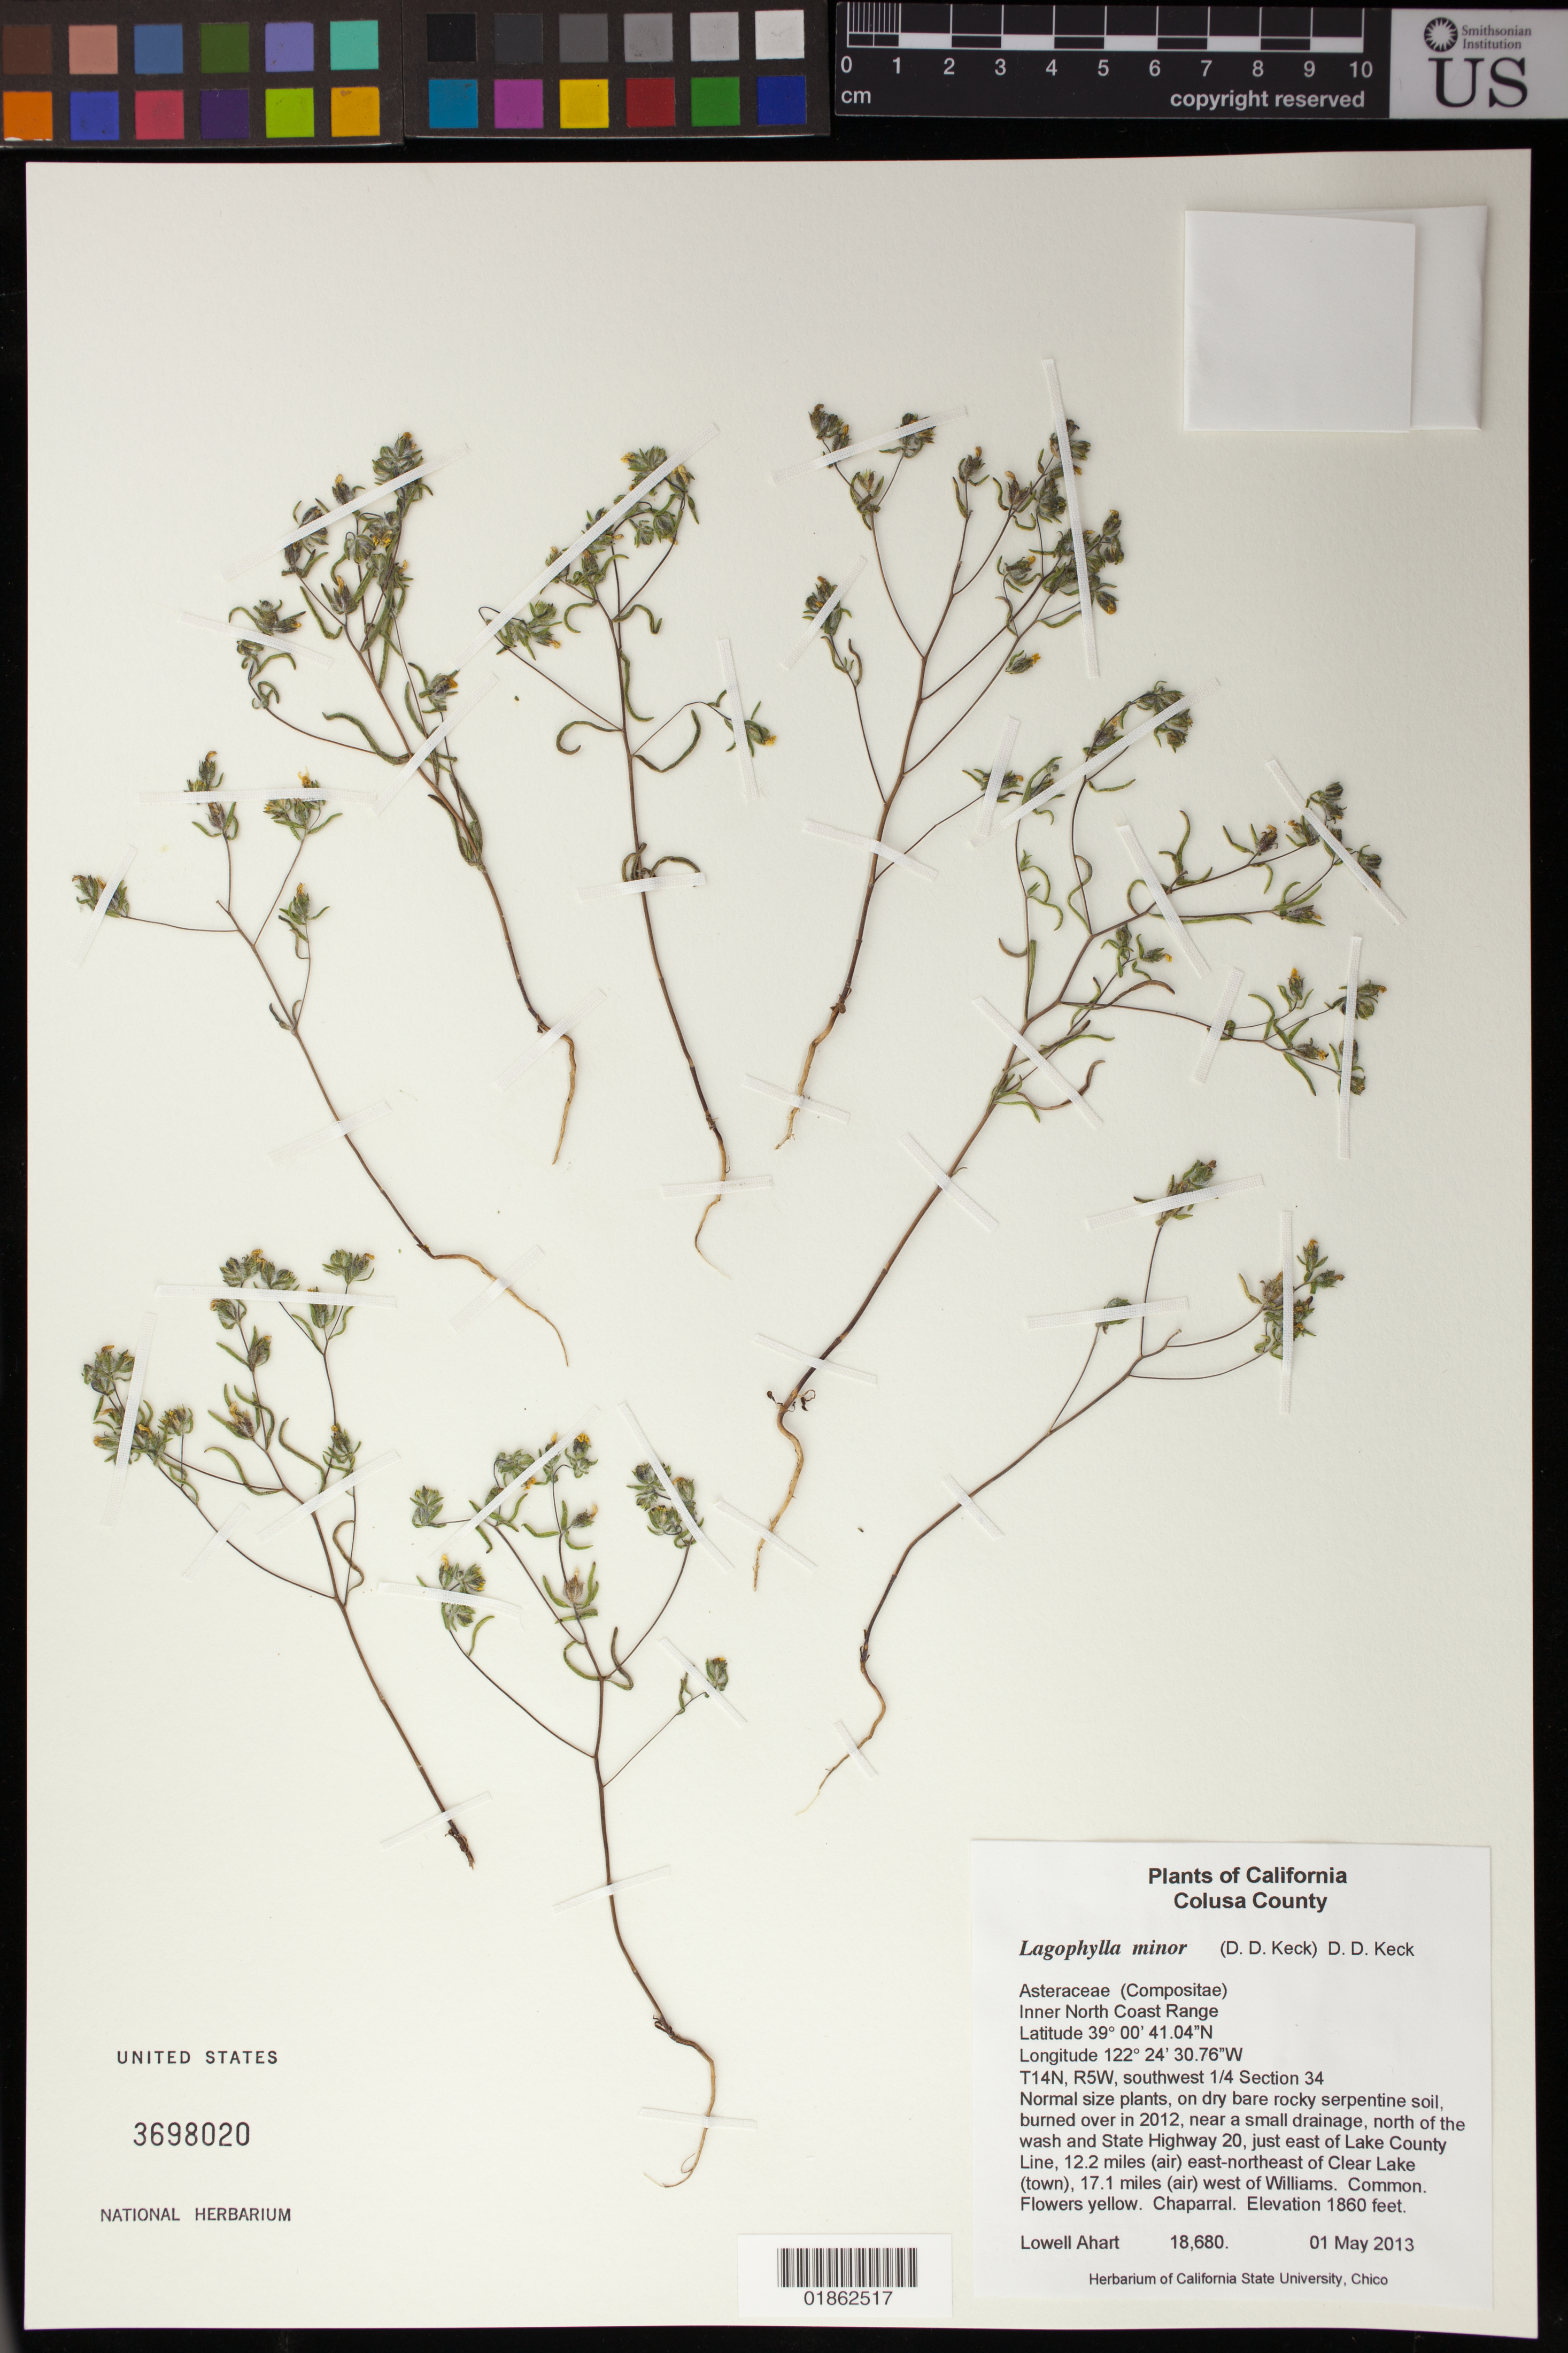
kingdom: Plantae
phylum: Tracheophyta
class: Magnoliopsida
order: Asterales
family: Asteraceae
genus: Lagophylla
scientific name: Lagophylla minor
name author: (D.D. Keck) D.D. Keck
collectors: L. Ahart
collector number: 18680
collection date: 2013-05-01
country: United States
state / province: California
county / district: Colusa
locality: Near a small drainage, north of the wash and State Highway 20, just east of Lake County Line, 12.2 miles (air) east-northeast of Clear Lake (town), 17.1 miles (air) west of Williams.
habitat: On dry bare rocky serpentile soil, burned over in 2012.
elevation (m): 567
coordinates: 39 00 41.04 N, 122 24 30.76 W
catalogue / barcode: US 3698020